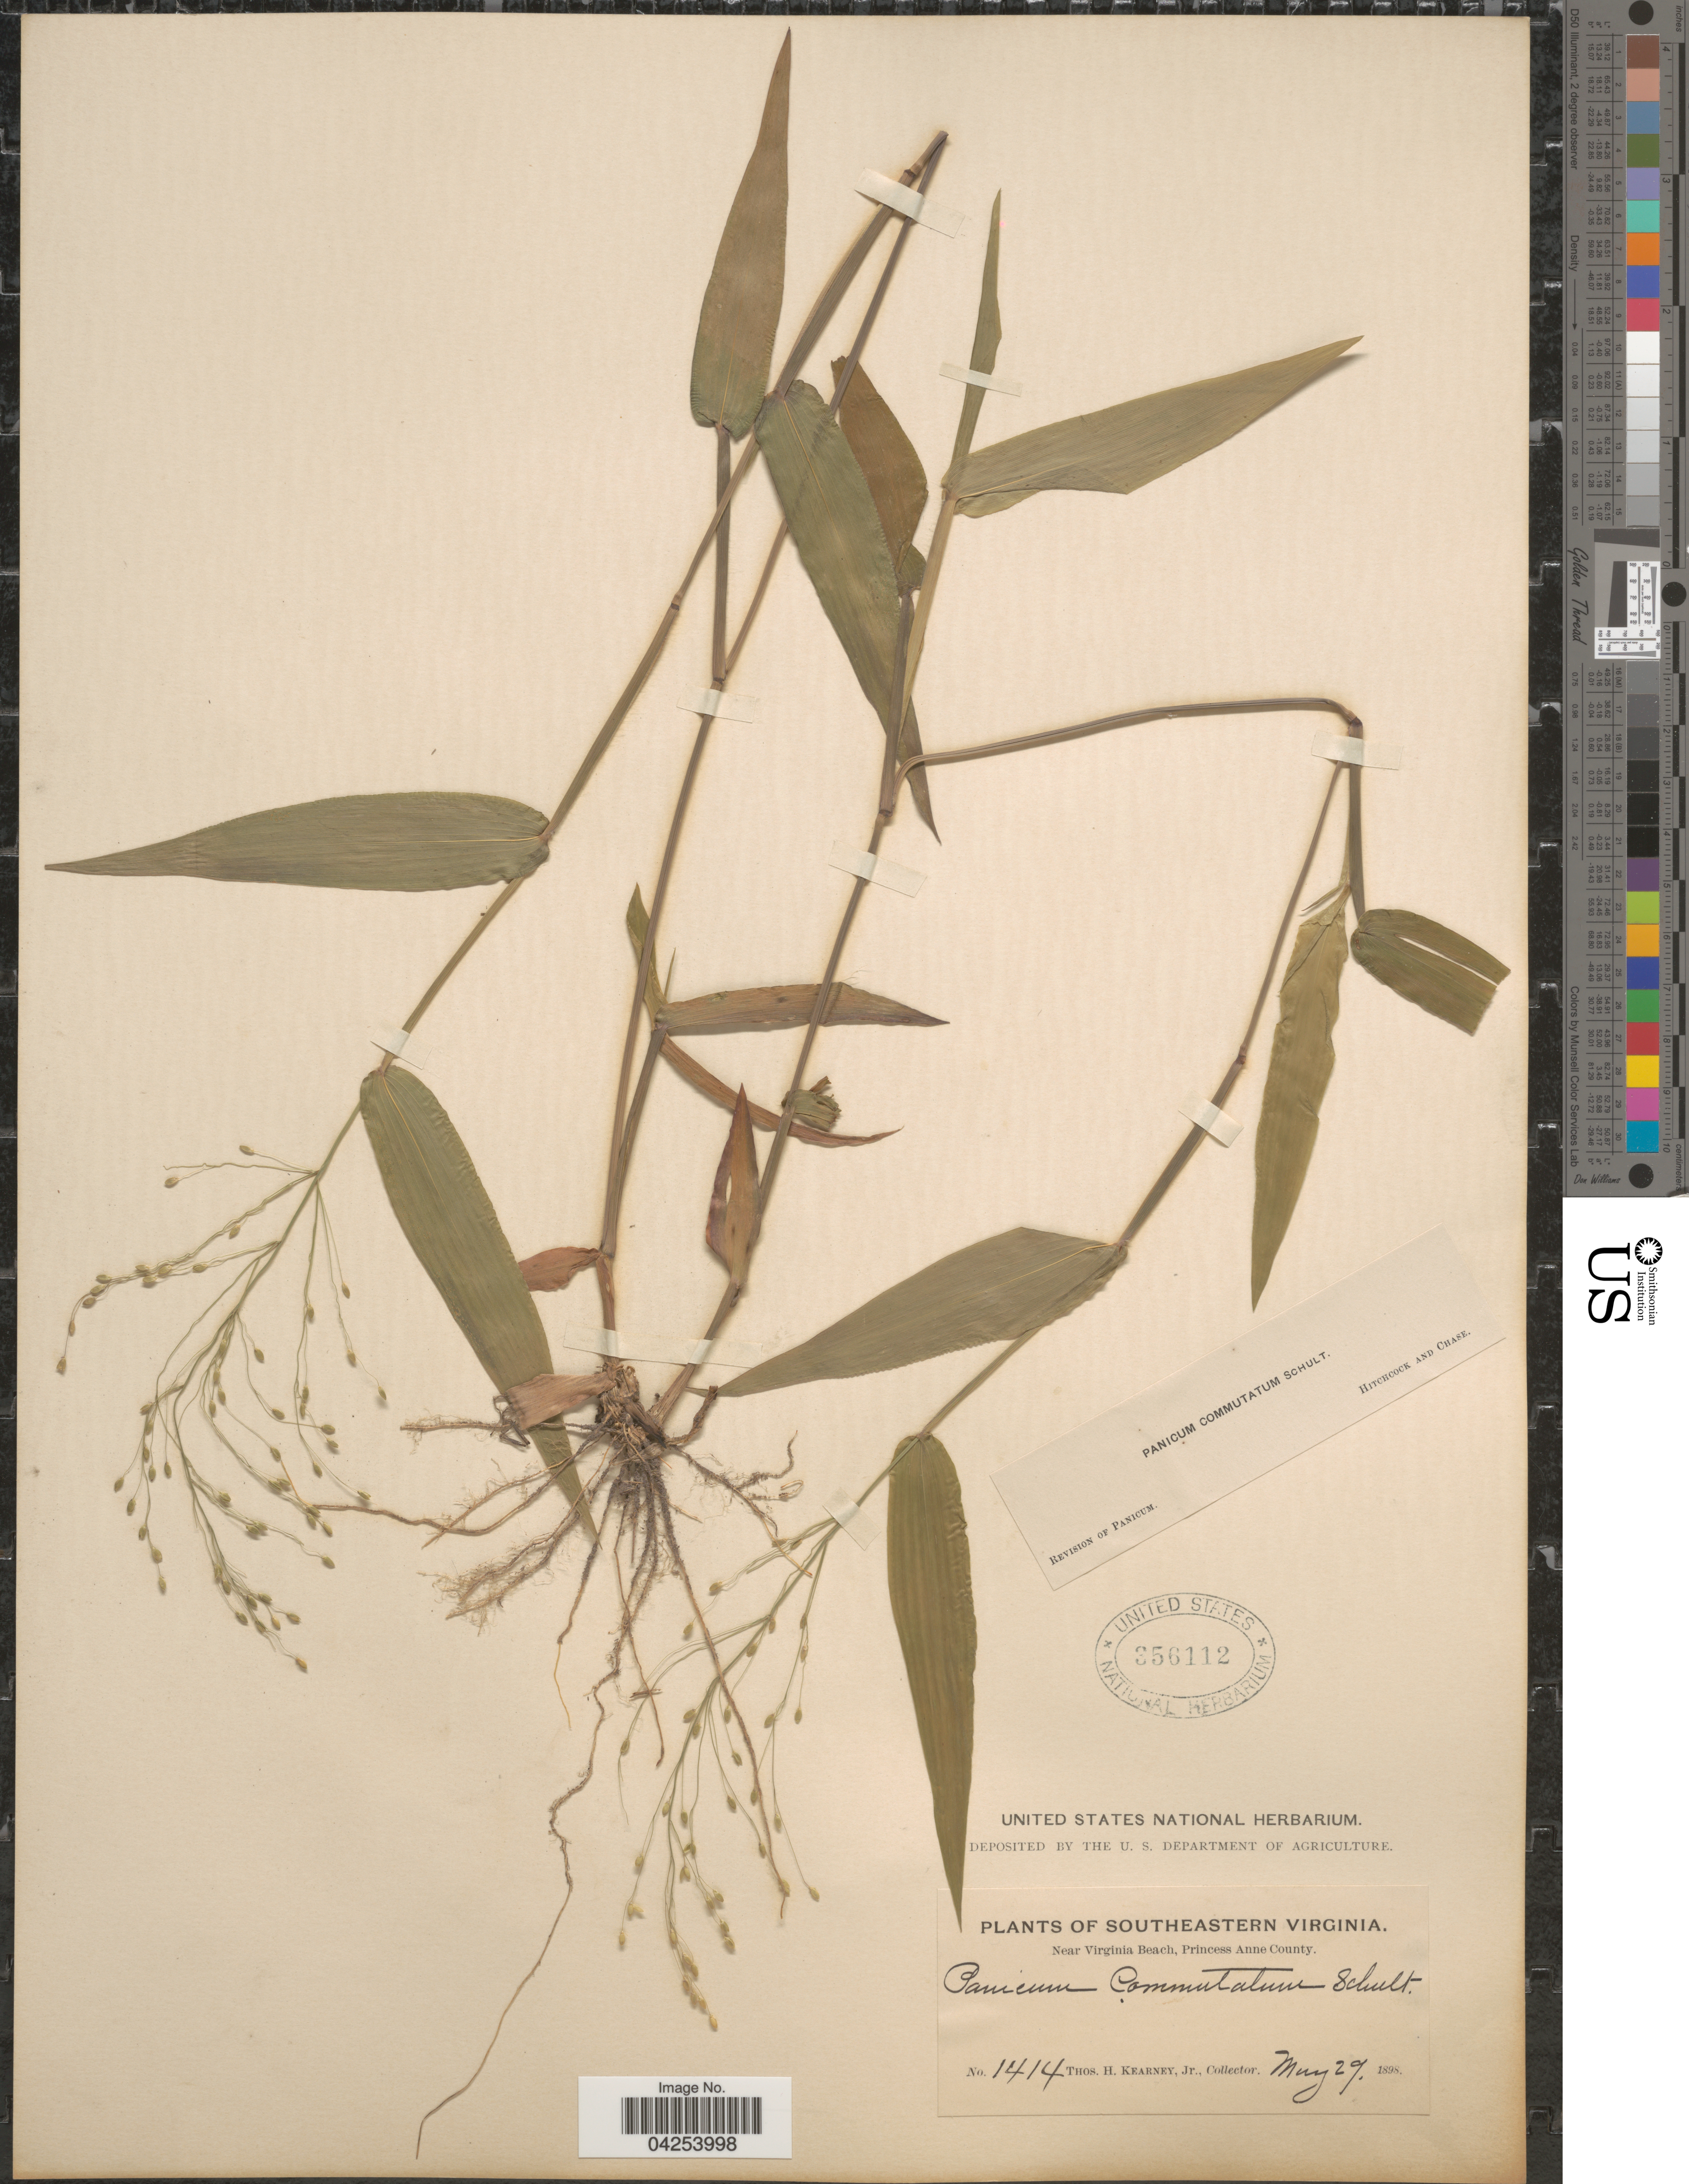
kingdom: Plantae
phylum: Tracheophyta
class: Liliopsida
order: Poales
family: Poaceae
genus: Dichanthelium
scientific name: Dichanthelium commutatum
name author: (Schult.) Gould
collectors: T. H. Kearney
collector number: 1414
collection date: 1898-05-29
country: United States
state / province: Virginia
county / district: City of Virginia Beach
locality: Southeastern Virginia. Near Virginia Beach, Princess Anne (=historic county name) County.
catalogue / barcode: US 356112